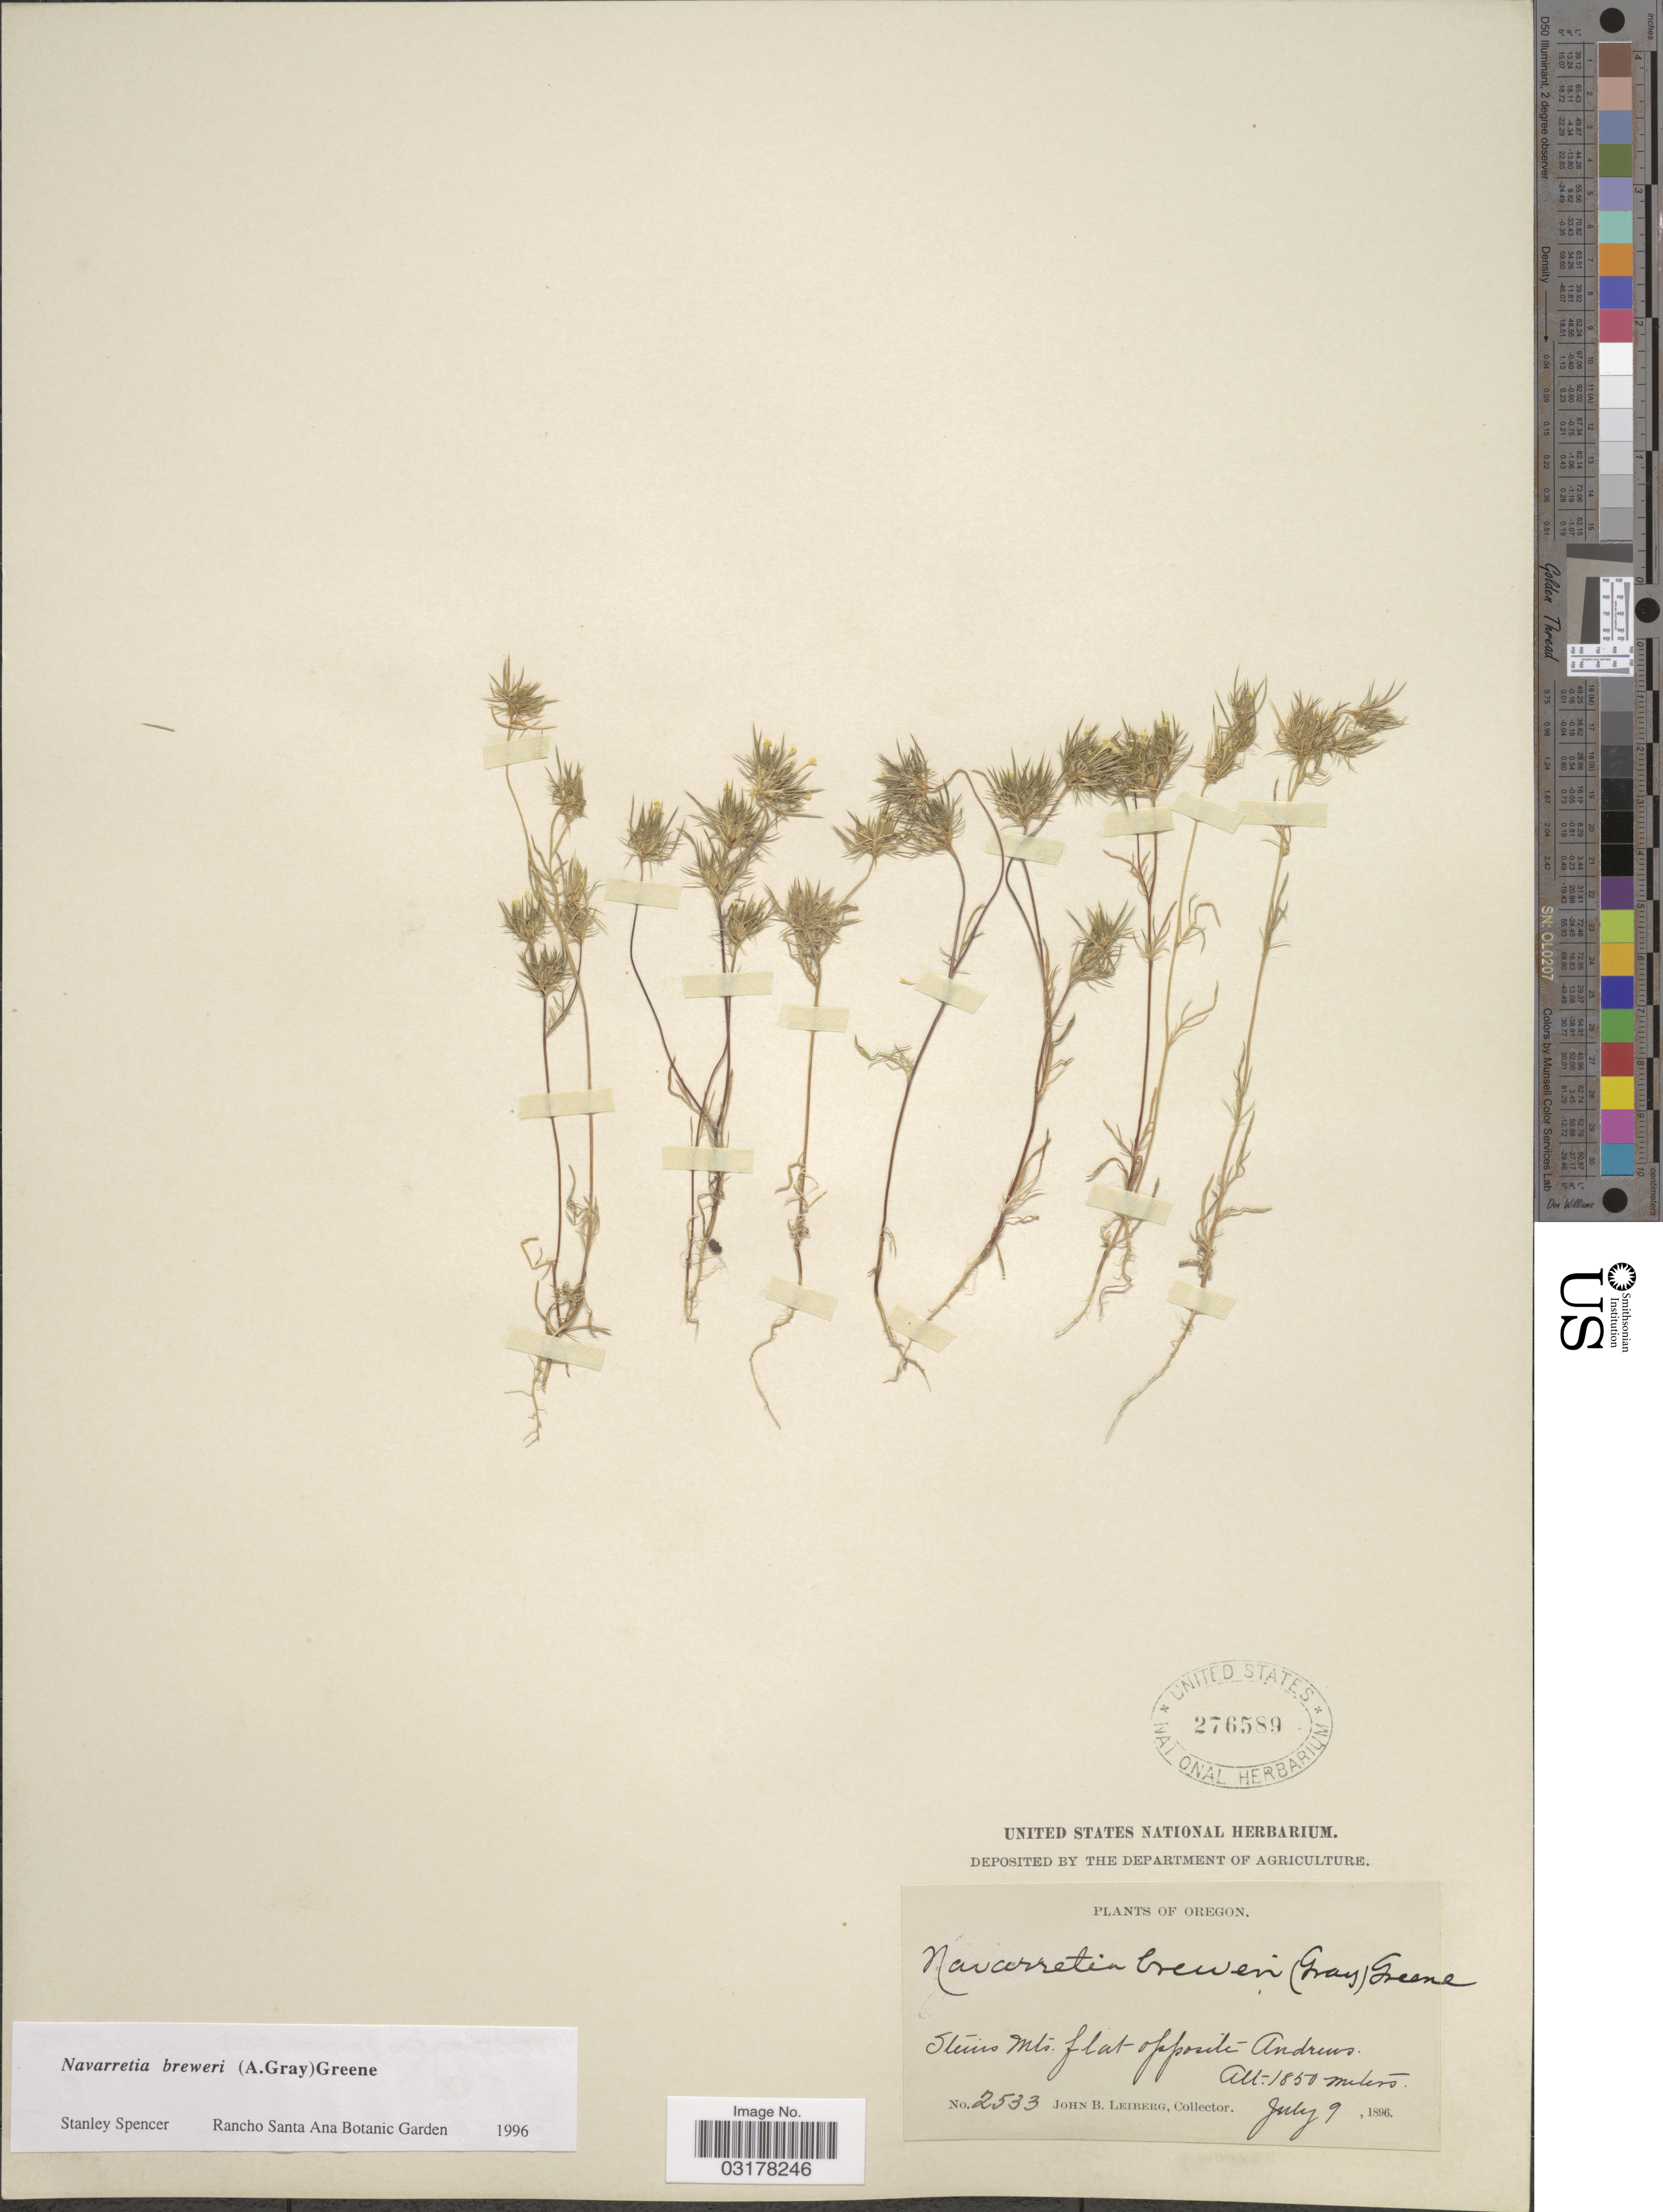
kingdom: Plantae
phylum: Tracheophyta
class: Magnoliopsida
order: Ericales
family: Polemoniaceae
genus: Navarretia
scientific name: Navarretia breweri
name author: (A. Gray) Greene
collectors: J. Leiberg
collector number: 2533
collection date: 1896-07-09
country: United States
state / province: Oregon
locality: Steens Mts. flat opposite Andrews.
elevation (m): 1850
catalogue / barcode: US 276589